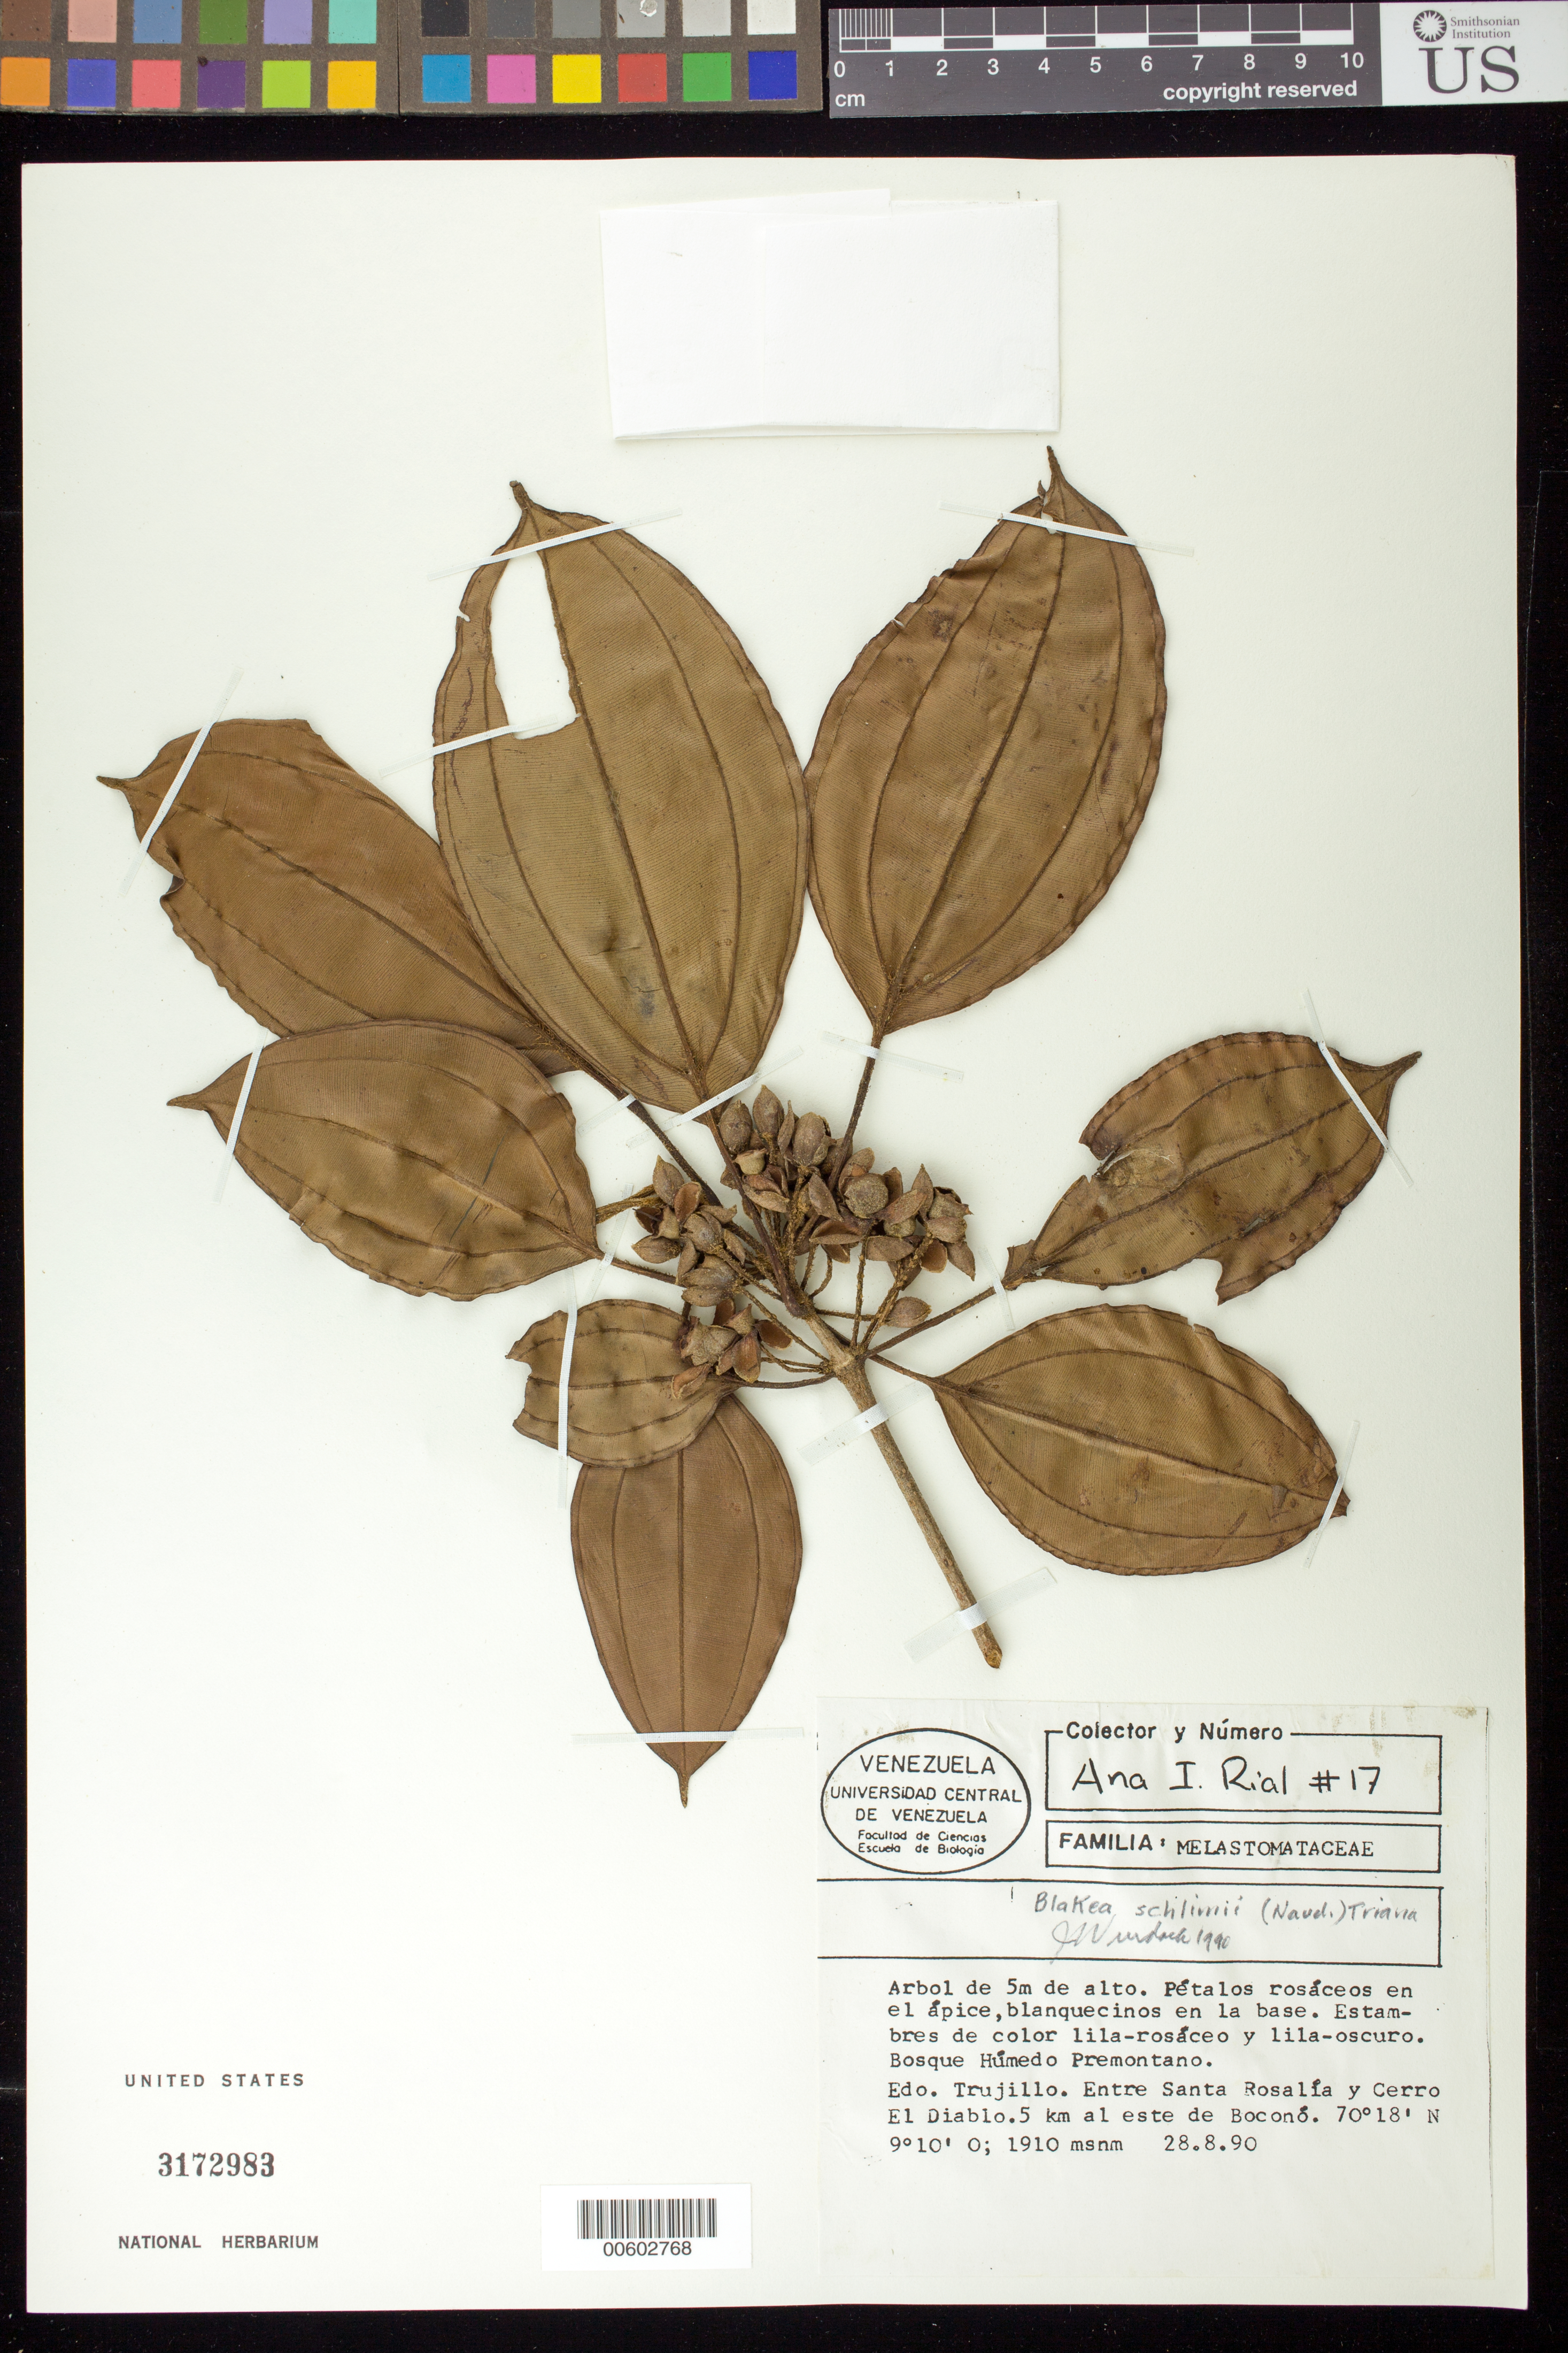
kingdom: Plantae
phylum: Tracheophyta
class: Magnoliopsida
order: Myrtales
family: Melastomataceae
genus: Blakea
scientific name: Blakea schlimii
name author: (Naudin) Triana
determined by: Wurdack, John J., (US), US (UNITED STATES)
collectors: A. Rial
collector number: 17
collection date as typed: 28 Aug 1990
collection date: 1990-08-28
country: Venezuela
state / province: Trujillo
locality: Entre Santa Rosalía y Cerro El Diablo, 5 km al E de Boconó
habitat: Bosque húmedo premontano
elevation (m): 1910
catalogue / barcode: US 3172983